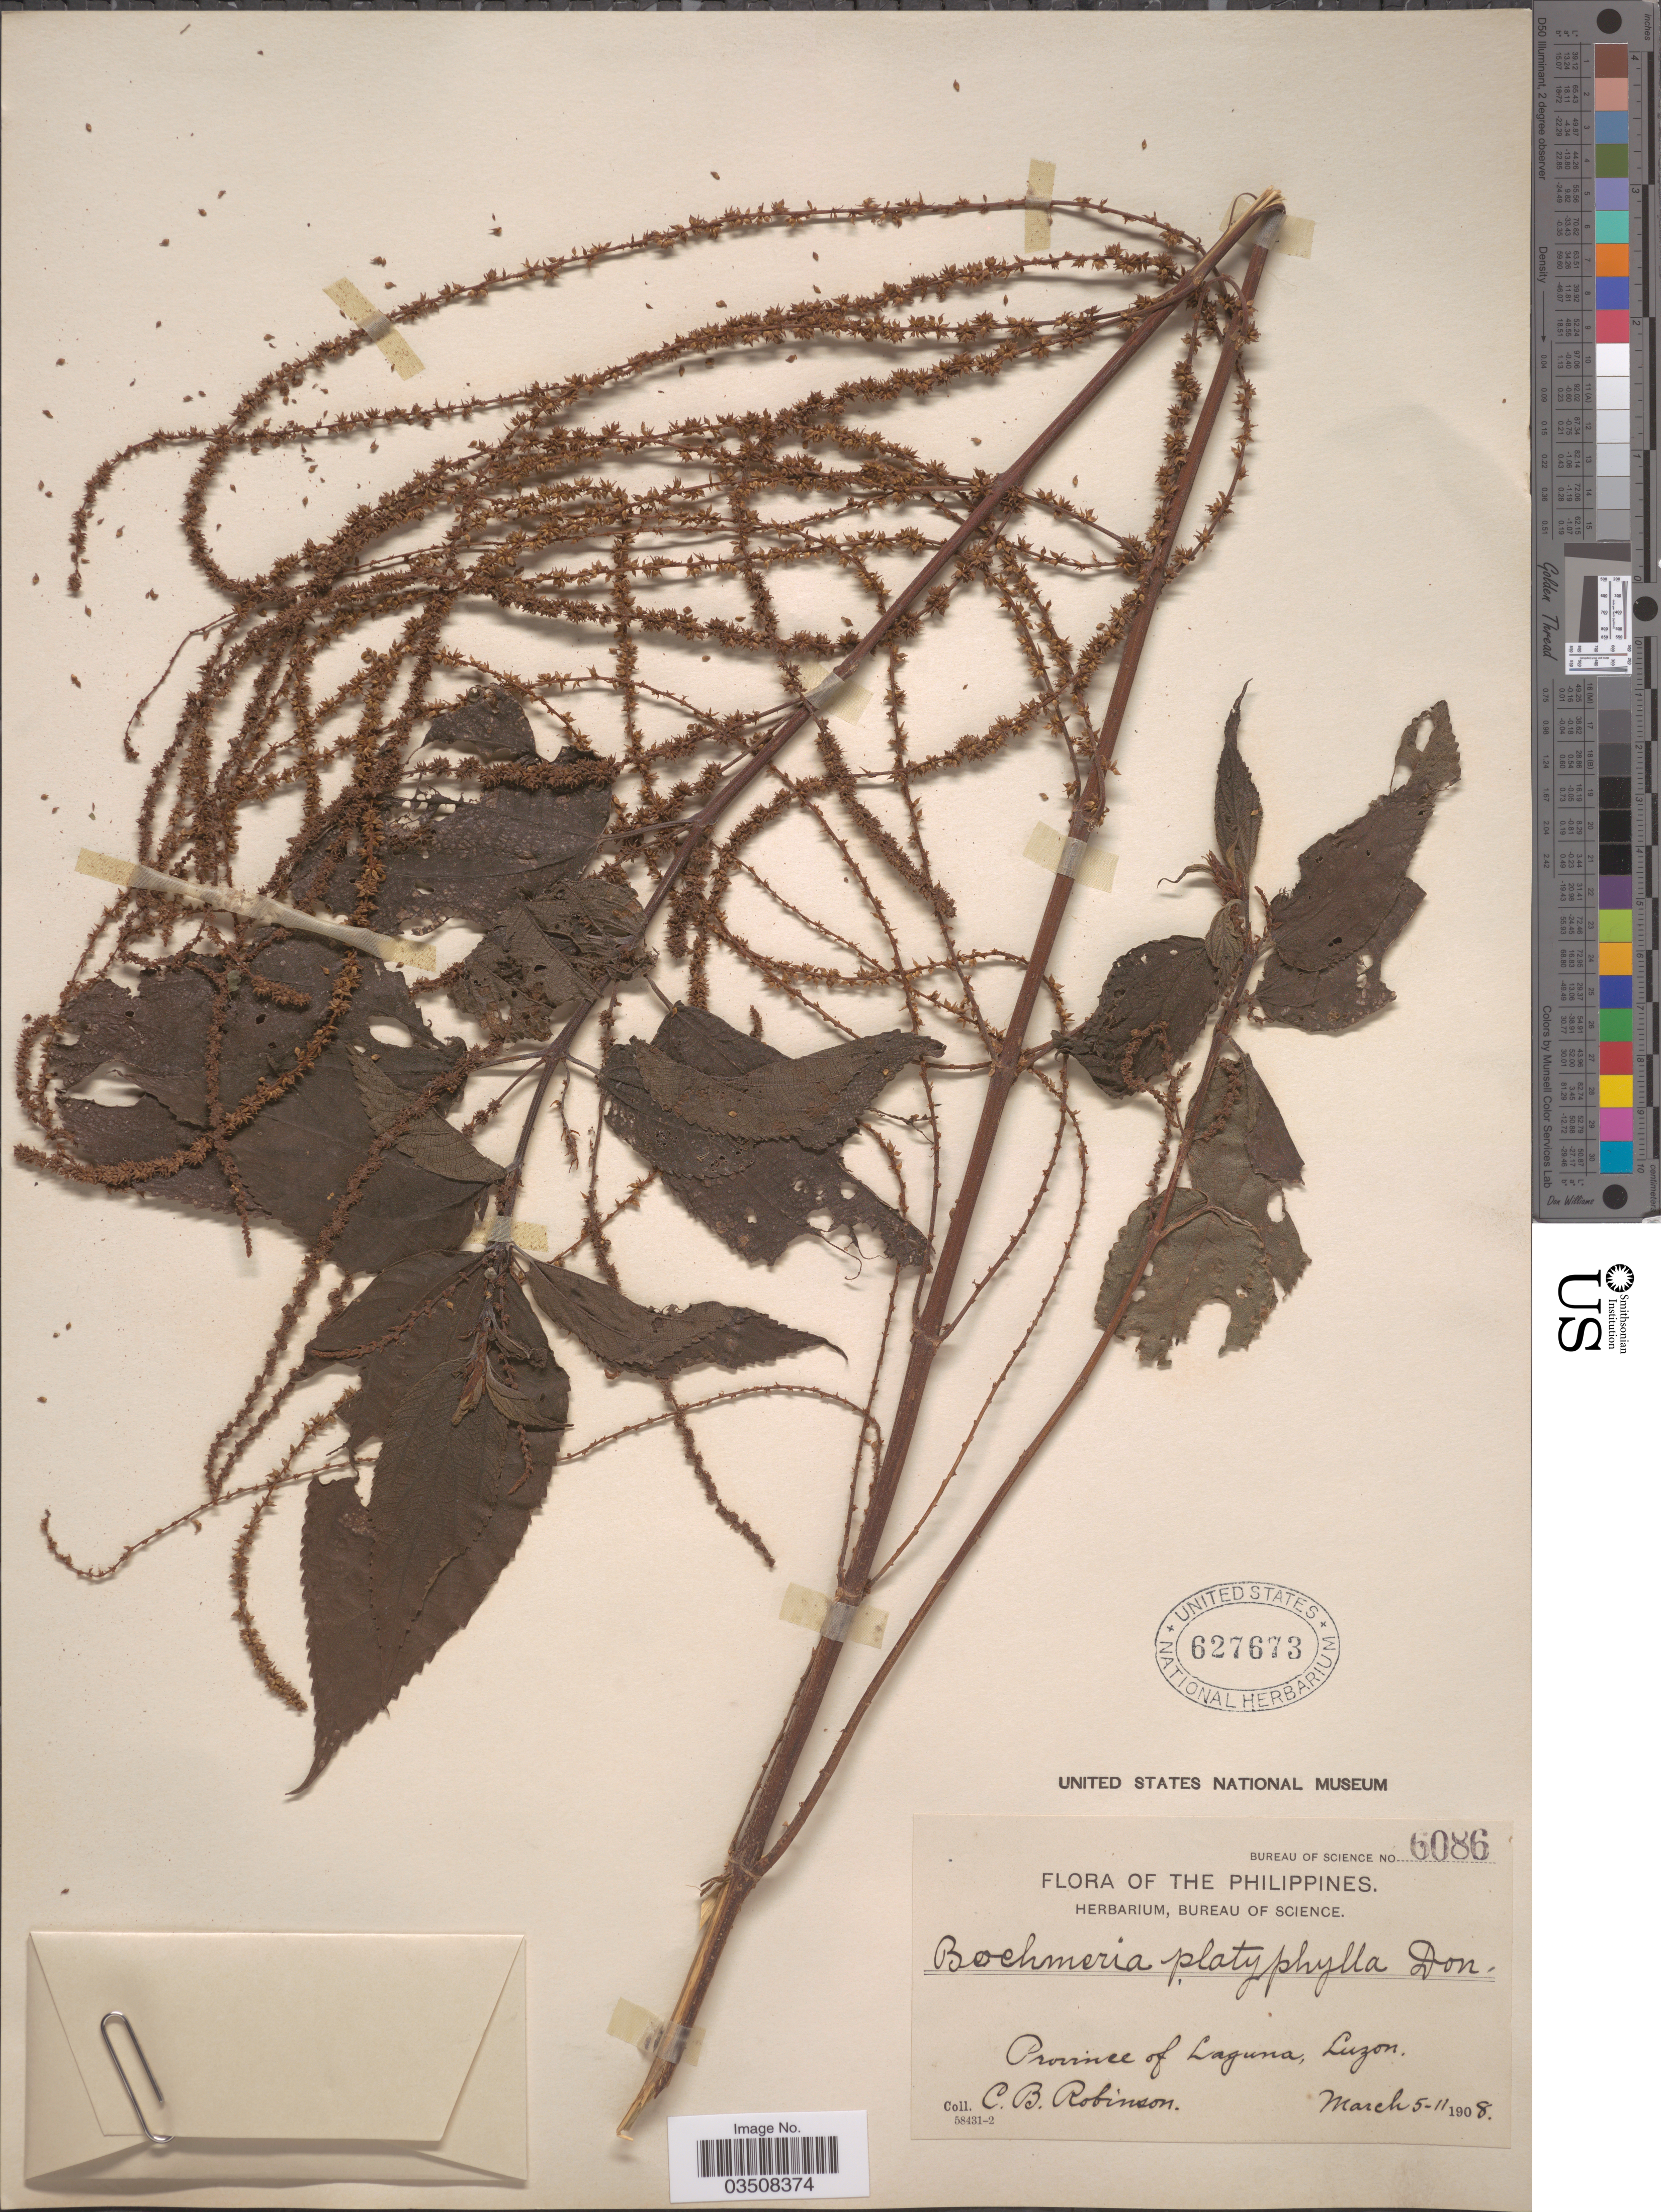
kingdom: Plantae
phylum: Tracheophyta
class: Magnoliopsida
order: Rosales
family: Urticaceae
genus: Boehmeria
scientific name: Boehmeria platyphylla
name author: G. Don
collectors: C. Robinson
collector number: Bureau of Science 6086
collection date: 1908-03-05/1908-03-11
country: Philippines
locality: Province of Laguna, Luzon.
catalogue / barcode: US 627673